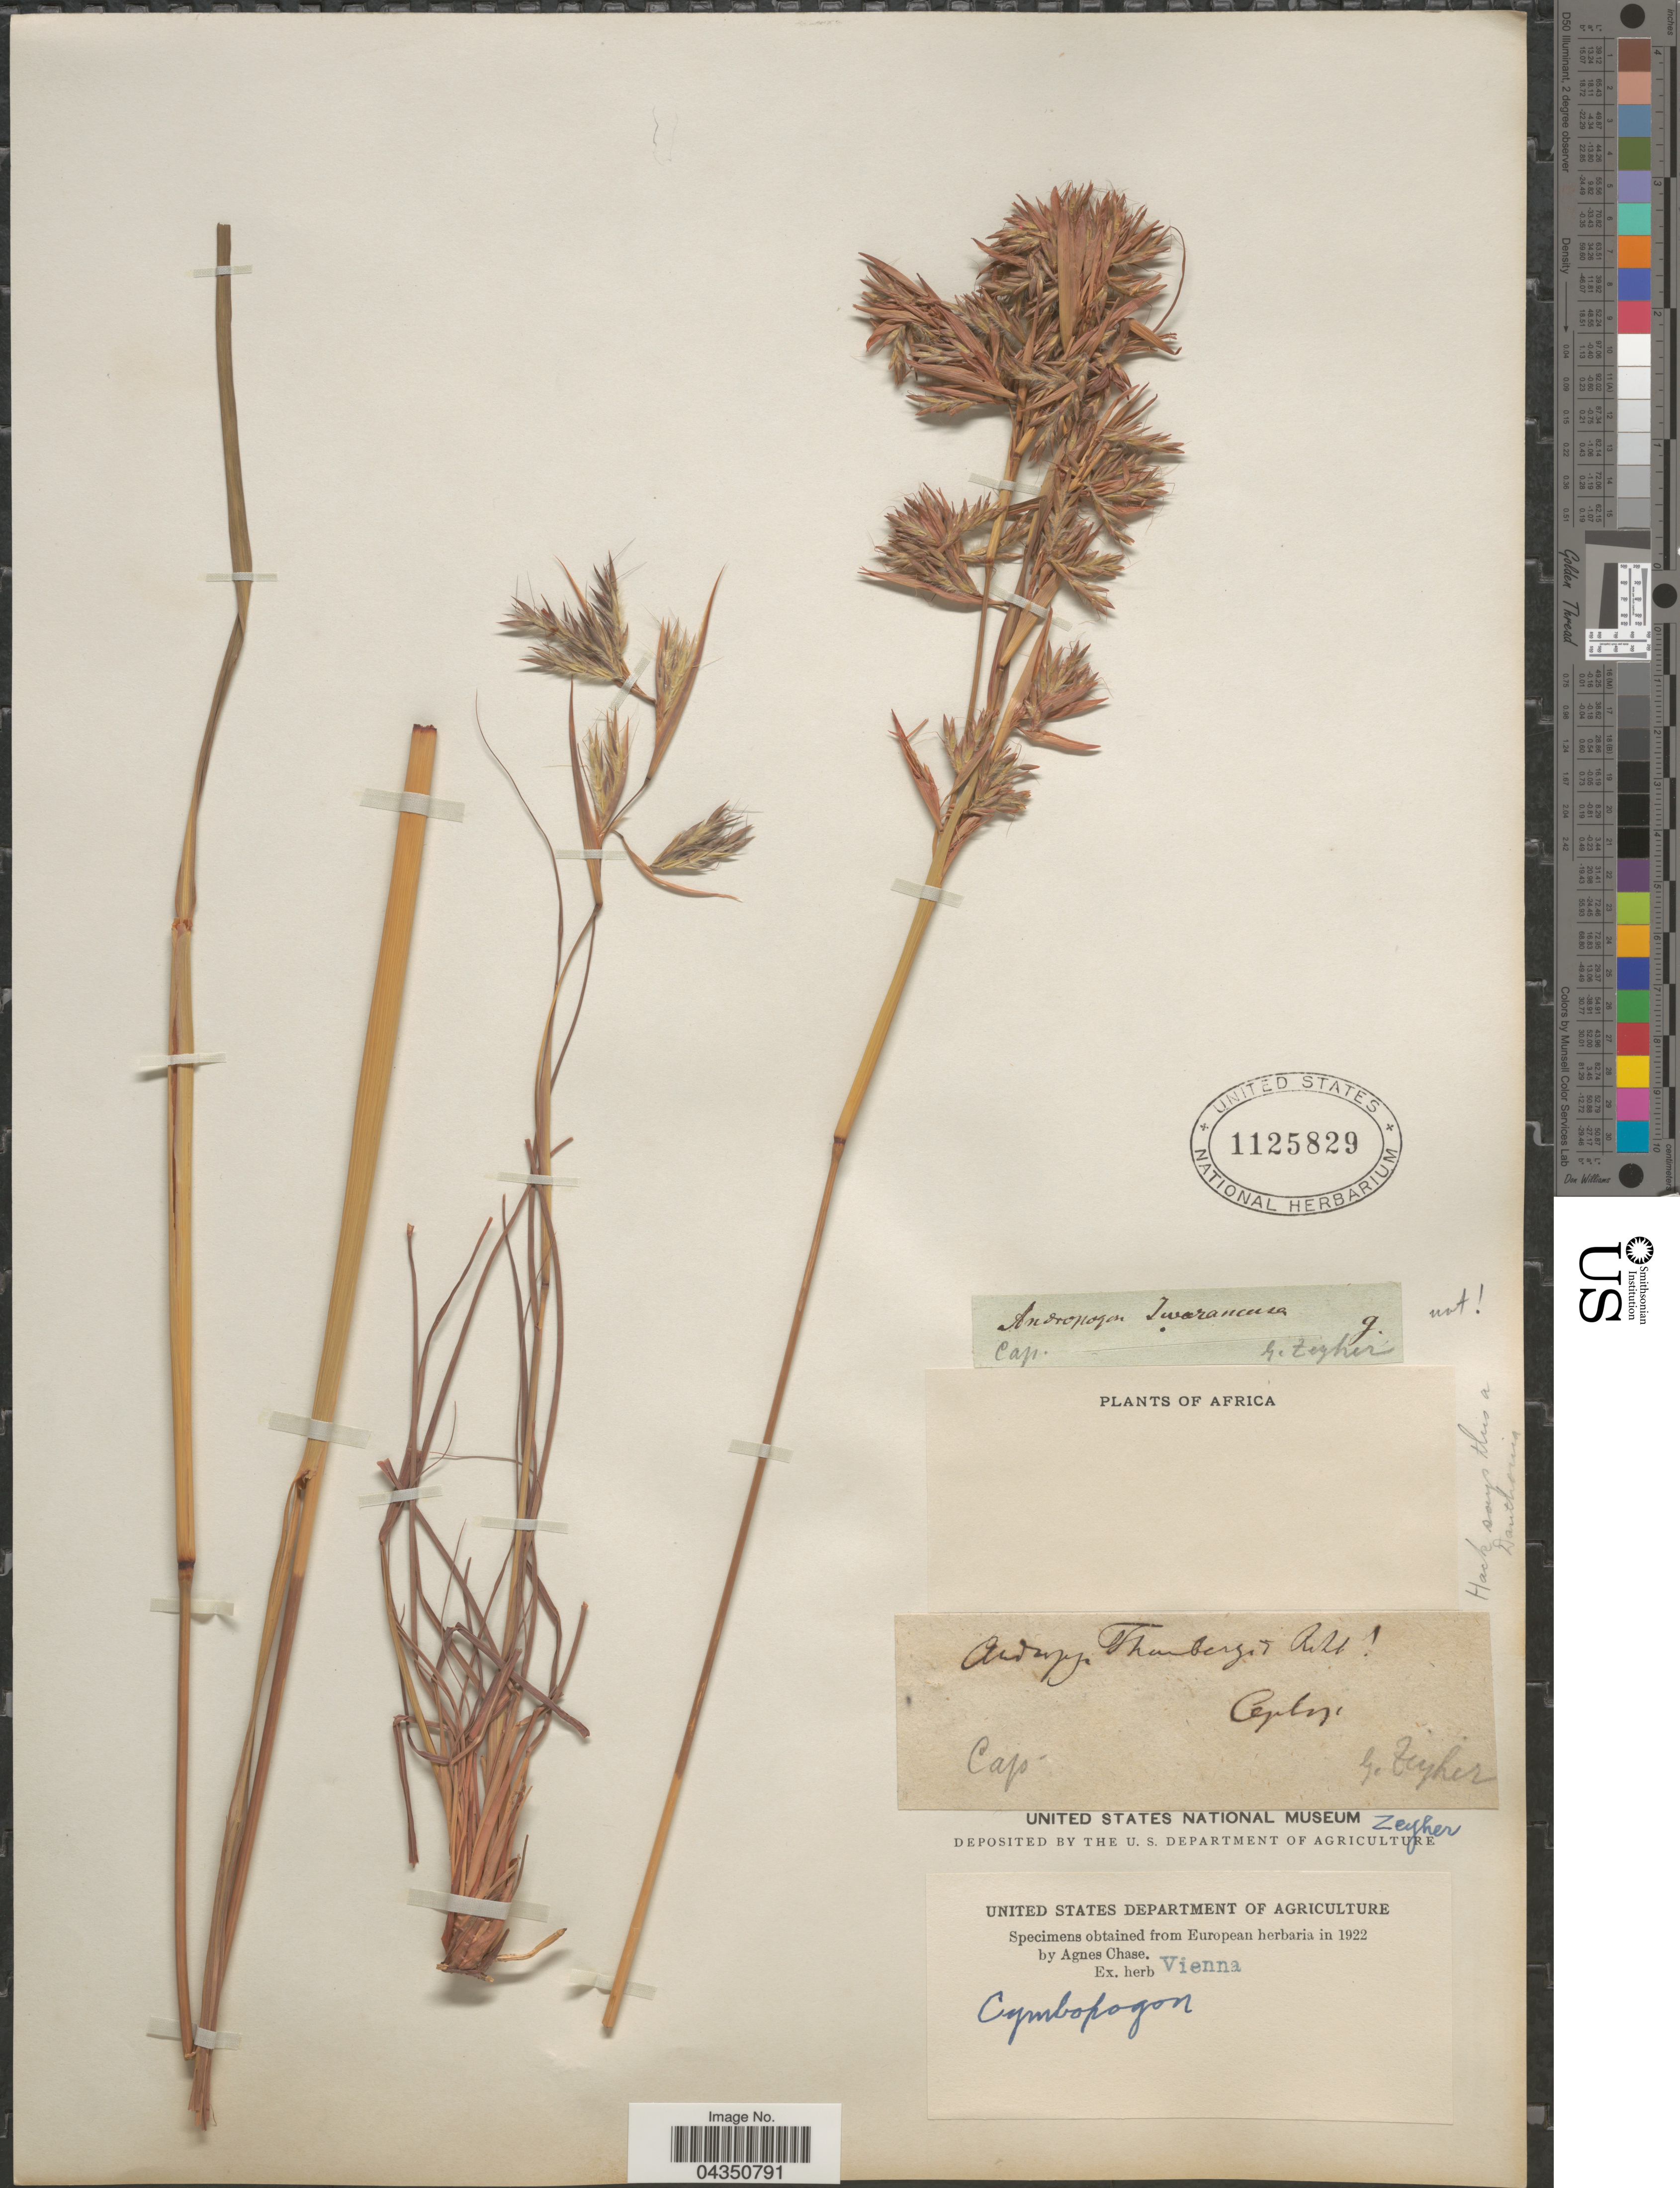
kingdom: Plantae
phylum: Tracheophyta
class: Liliopsida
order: Poales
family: Poaceae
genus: Cymbopogon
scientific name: Cymbopogon sp.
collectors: -. Zeyher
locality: Africa.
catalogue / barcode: US 1125829